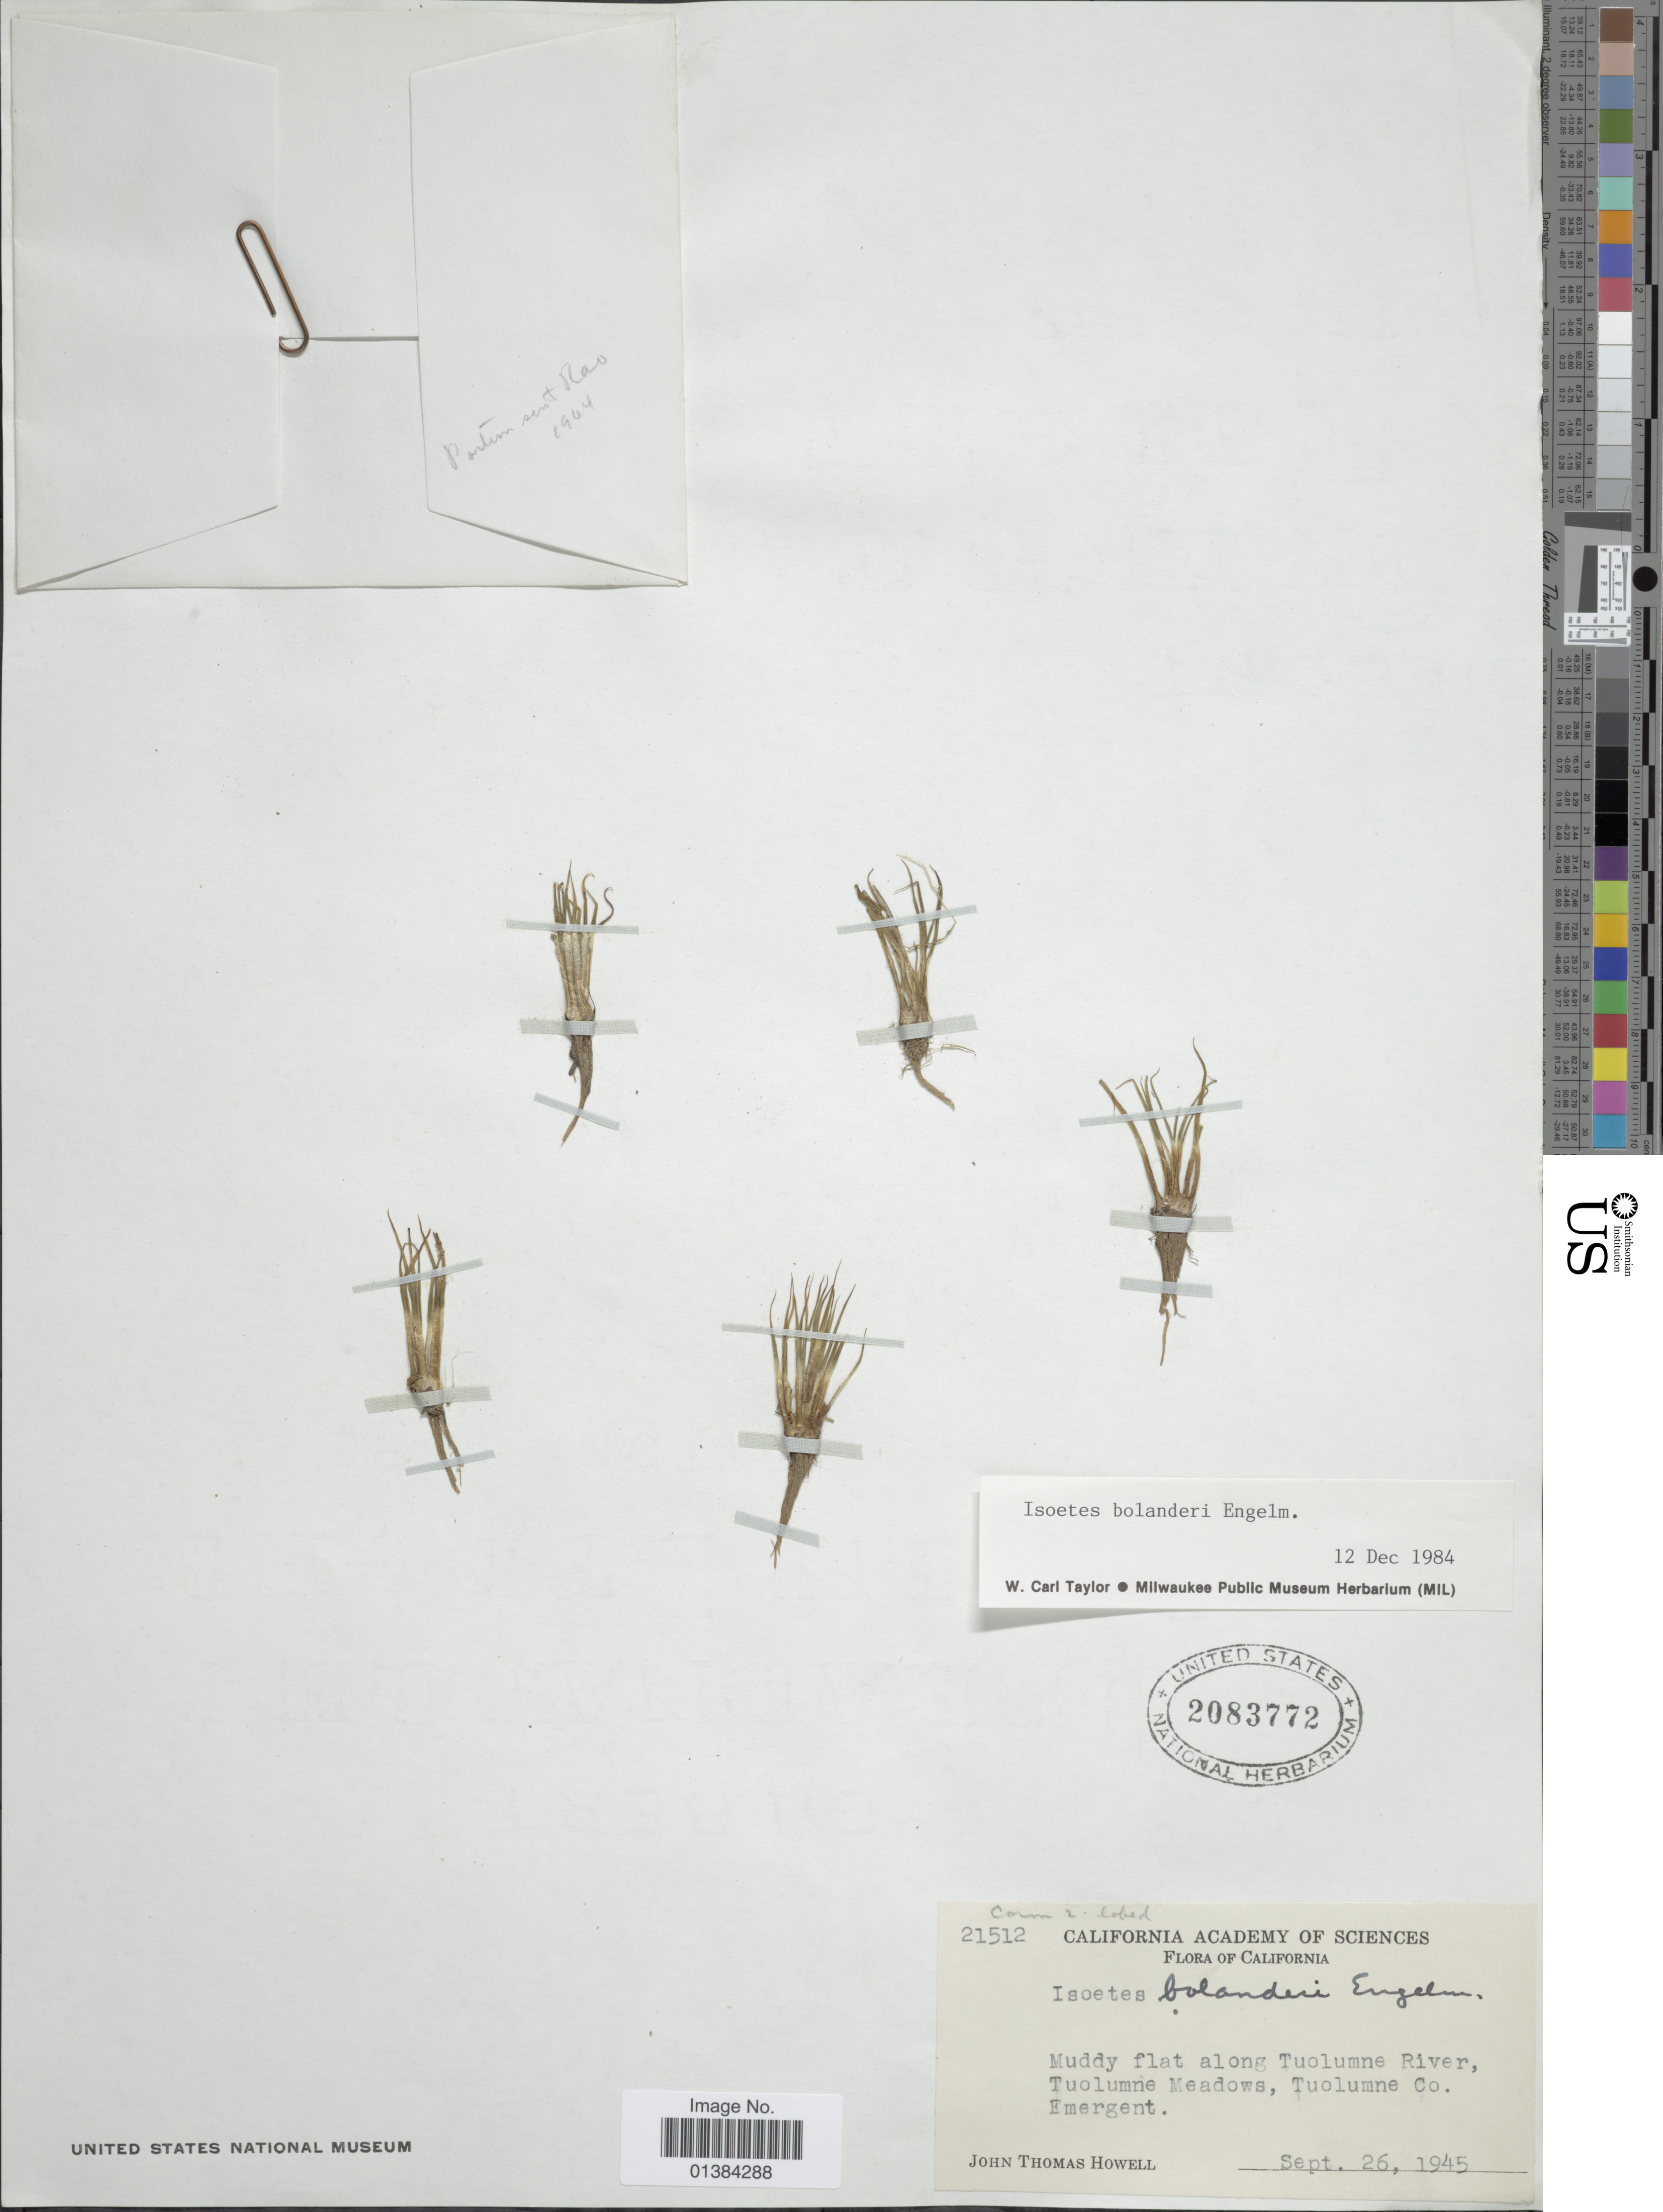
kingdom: Plantae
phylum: Tracheophyta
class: Lycopodiopsida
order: Isoetales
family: Isoetaceae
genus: Isoetes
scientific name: Isoetes bolanderi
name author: Engelm.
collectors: J. T. Howell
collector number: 21512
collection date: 1945-09-26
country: United States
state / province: California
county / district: Tuolumne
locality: Muddy flat along Tuolumne River, Tuolumne Meadows, Tuolumne Co., Emergent.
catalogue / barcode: US 2083772